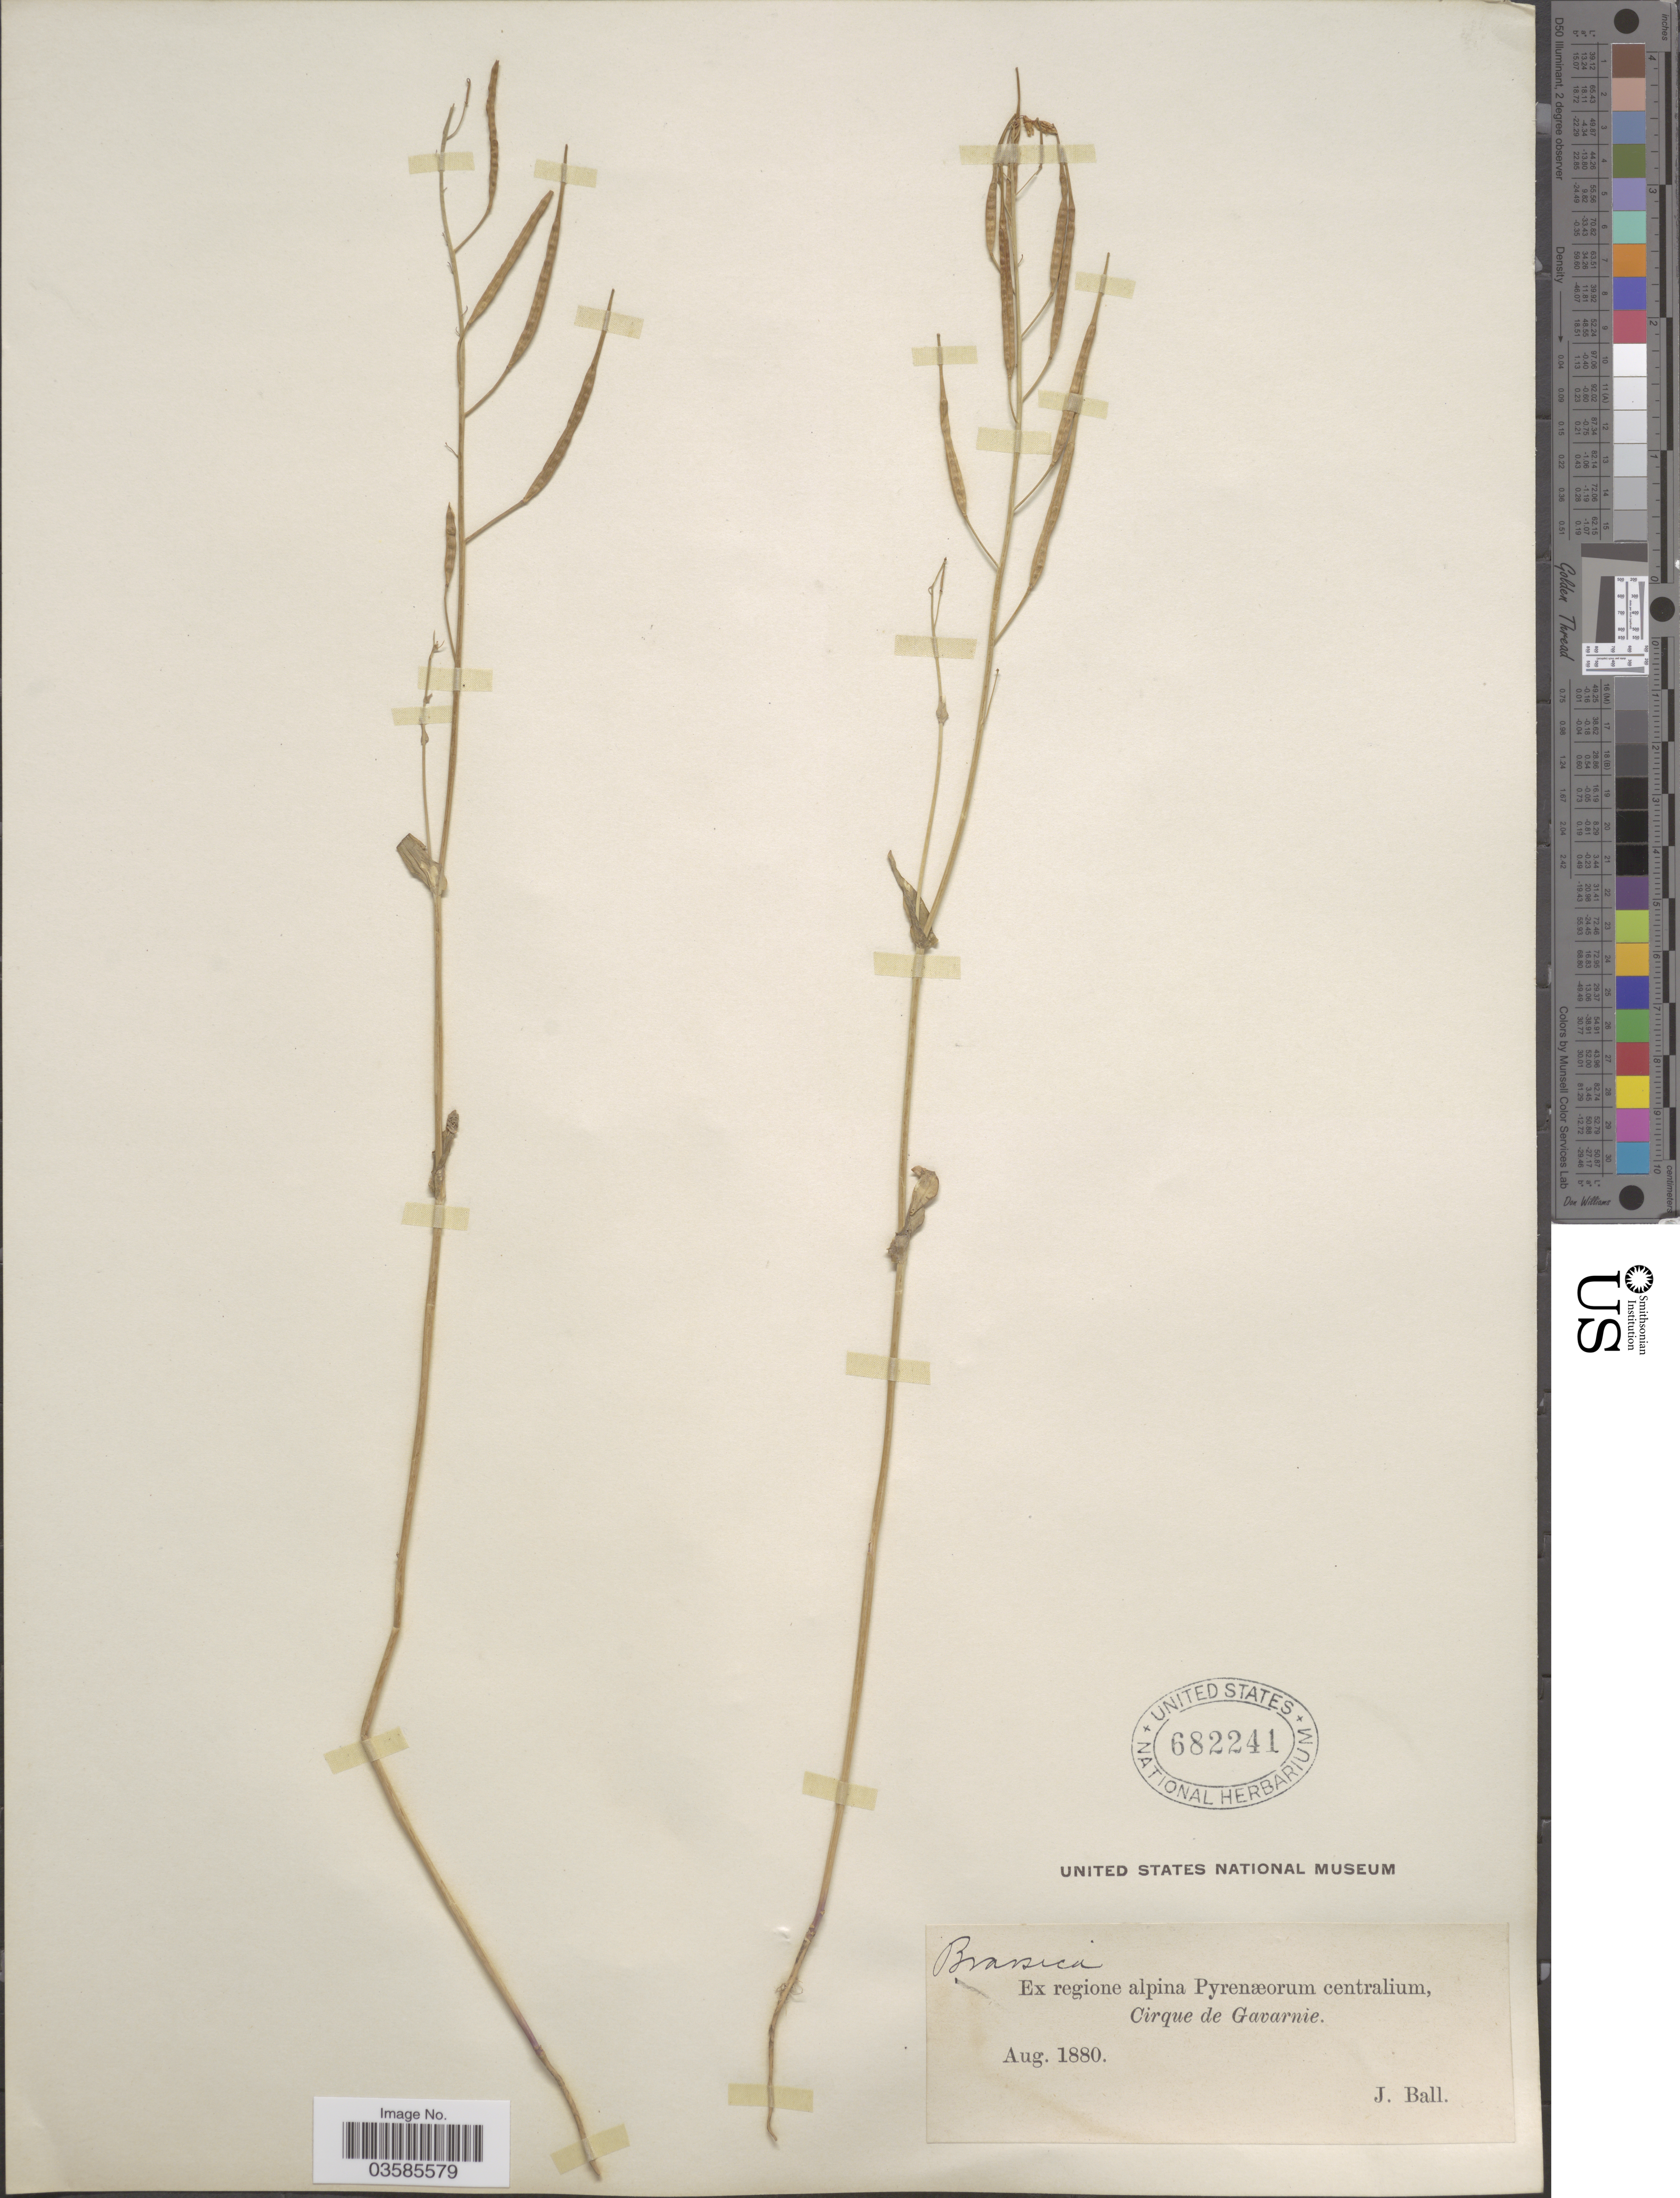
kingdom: Plantae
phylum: Tracheophyta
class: Magnoliopsida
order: Brassicales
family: Brassicaceae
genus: Brassica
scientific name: Brassica sp.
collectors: J. Ball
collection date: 1880-08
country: France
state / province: Occitanie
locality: Ex regione alpina Pyrenæorum centralium, Cirque de Gavarnie.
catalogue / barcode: US 682241